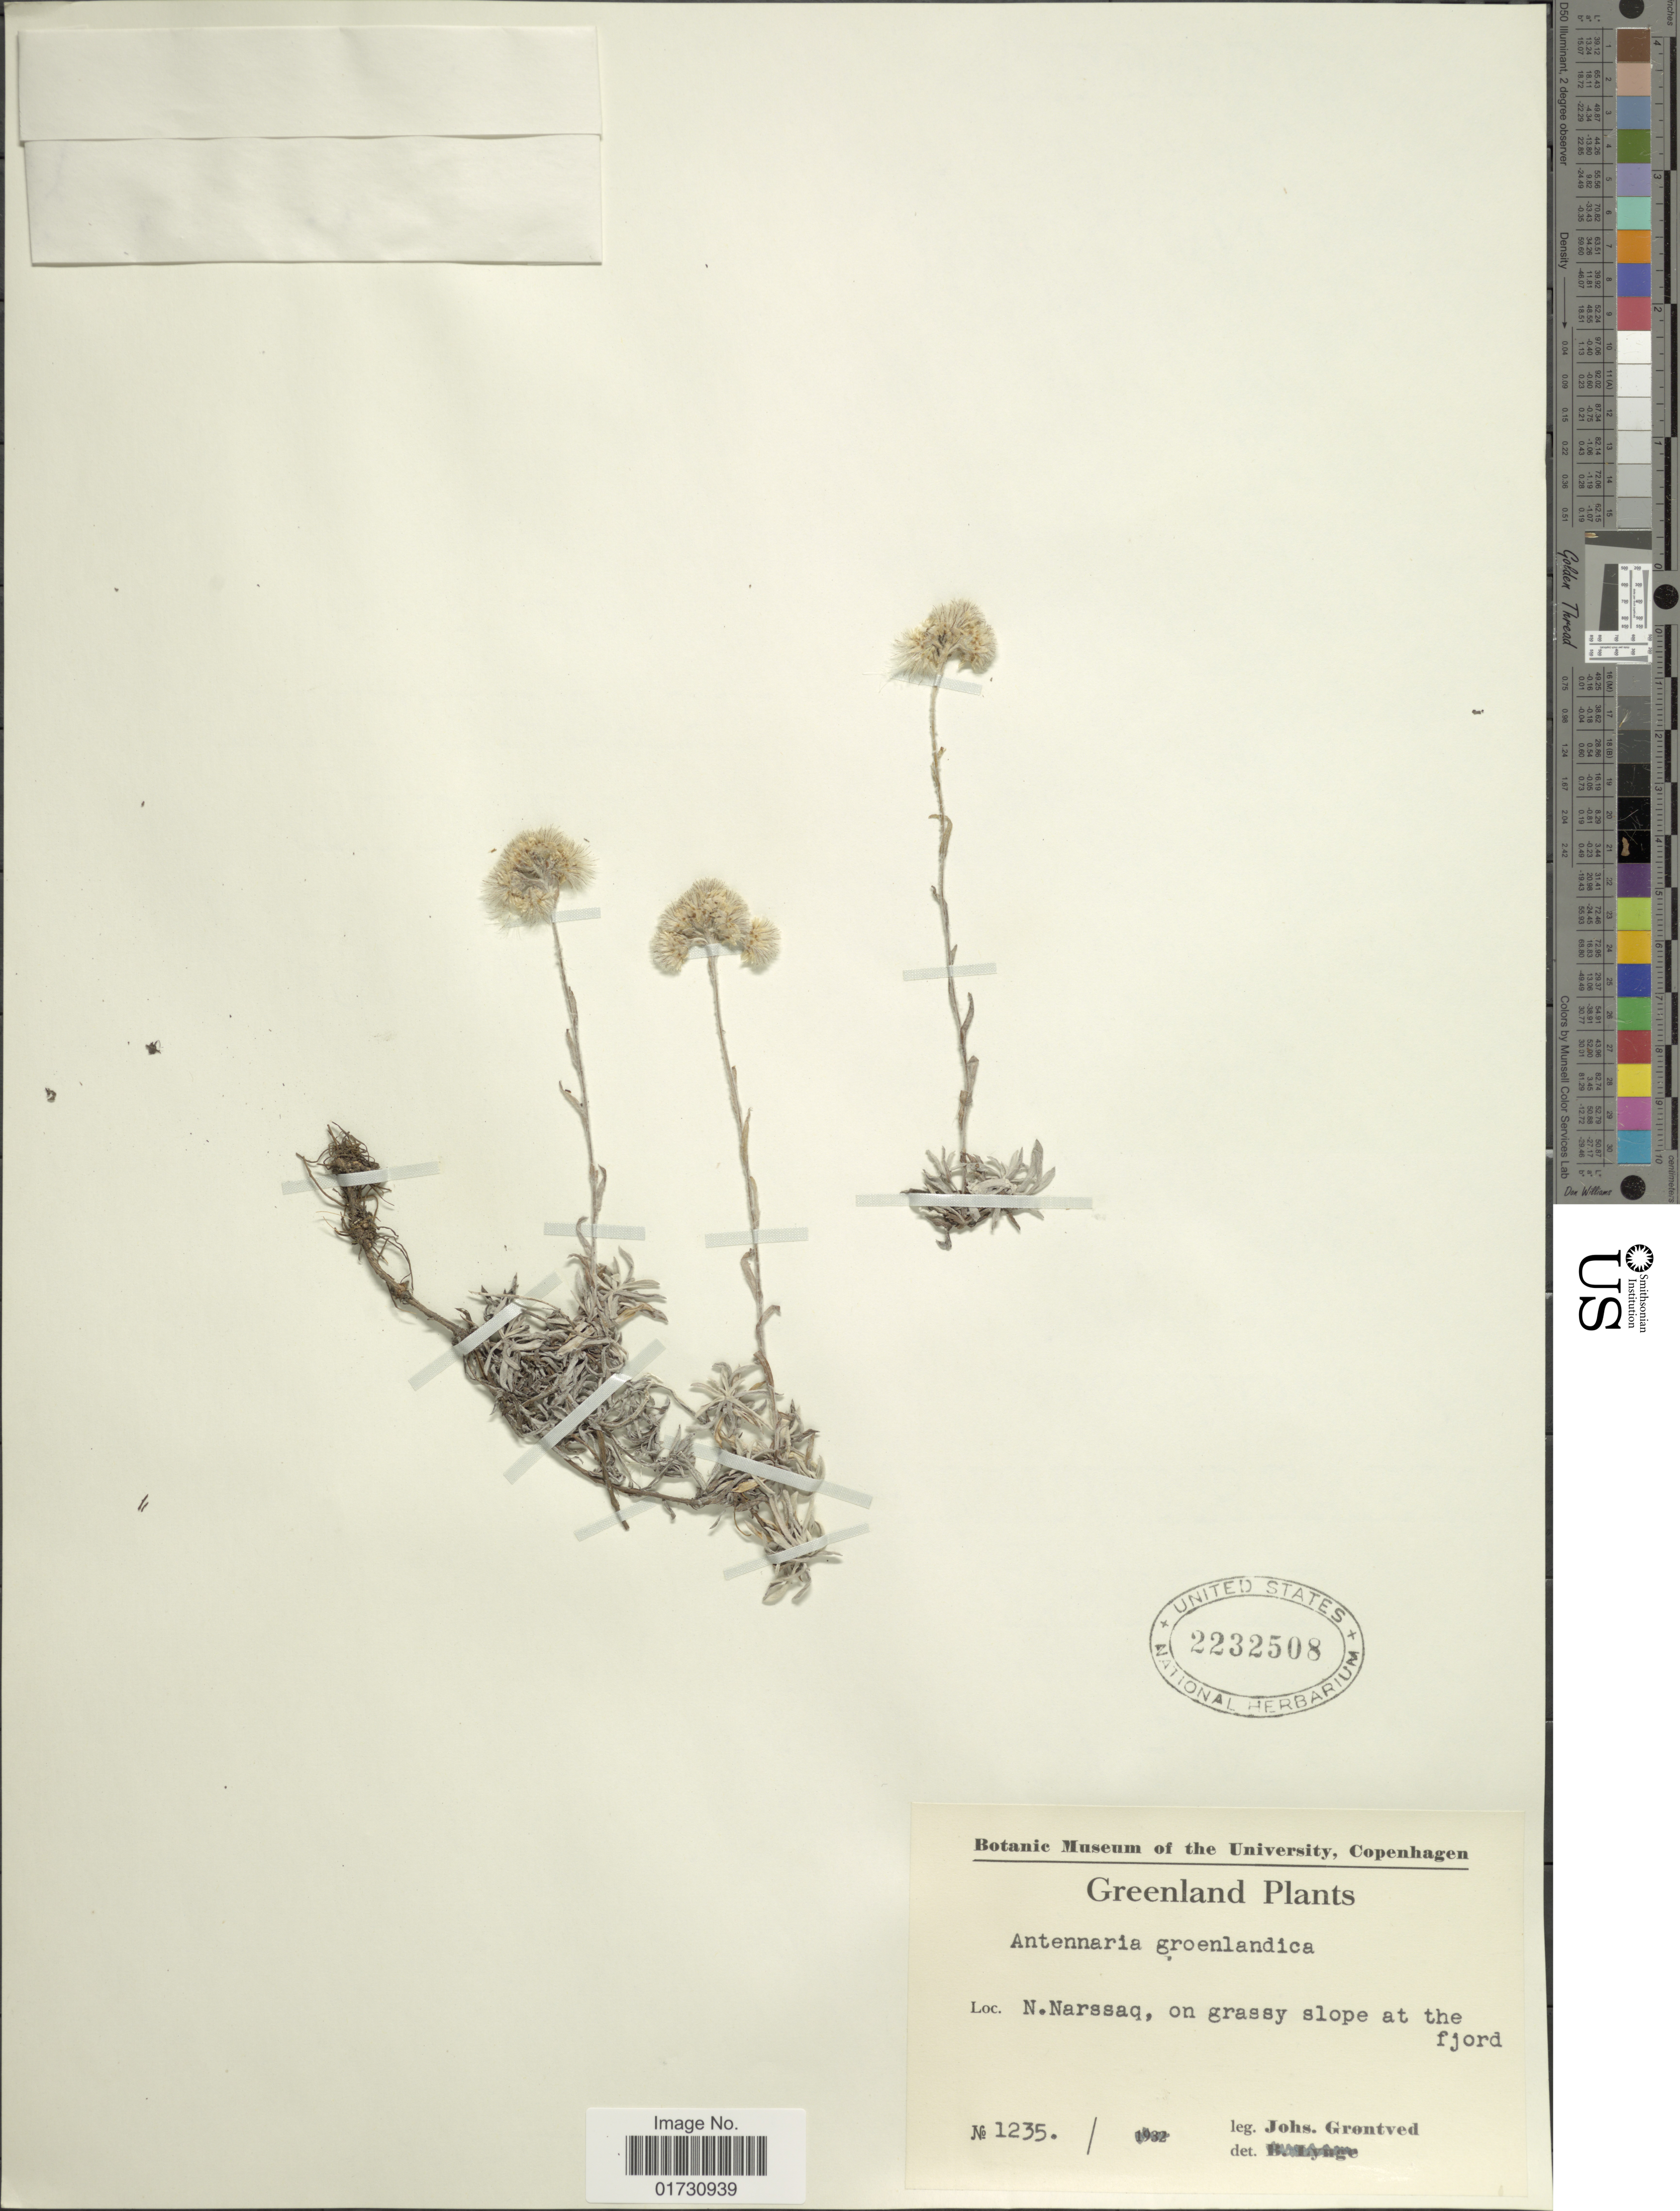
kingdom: Plantae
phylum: Tracheophyta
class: Magnoliopsida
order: Asterales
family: Asteraceae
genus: Antennaria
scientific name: Antennaria groenlandica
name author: Porsild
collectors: J. Gröntved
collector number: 1235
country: Greenland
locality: N. Narssaq, on grassy slope at the fjord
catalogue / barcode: US 2232508